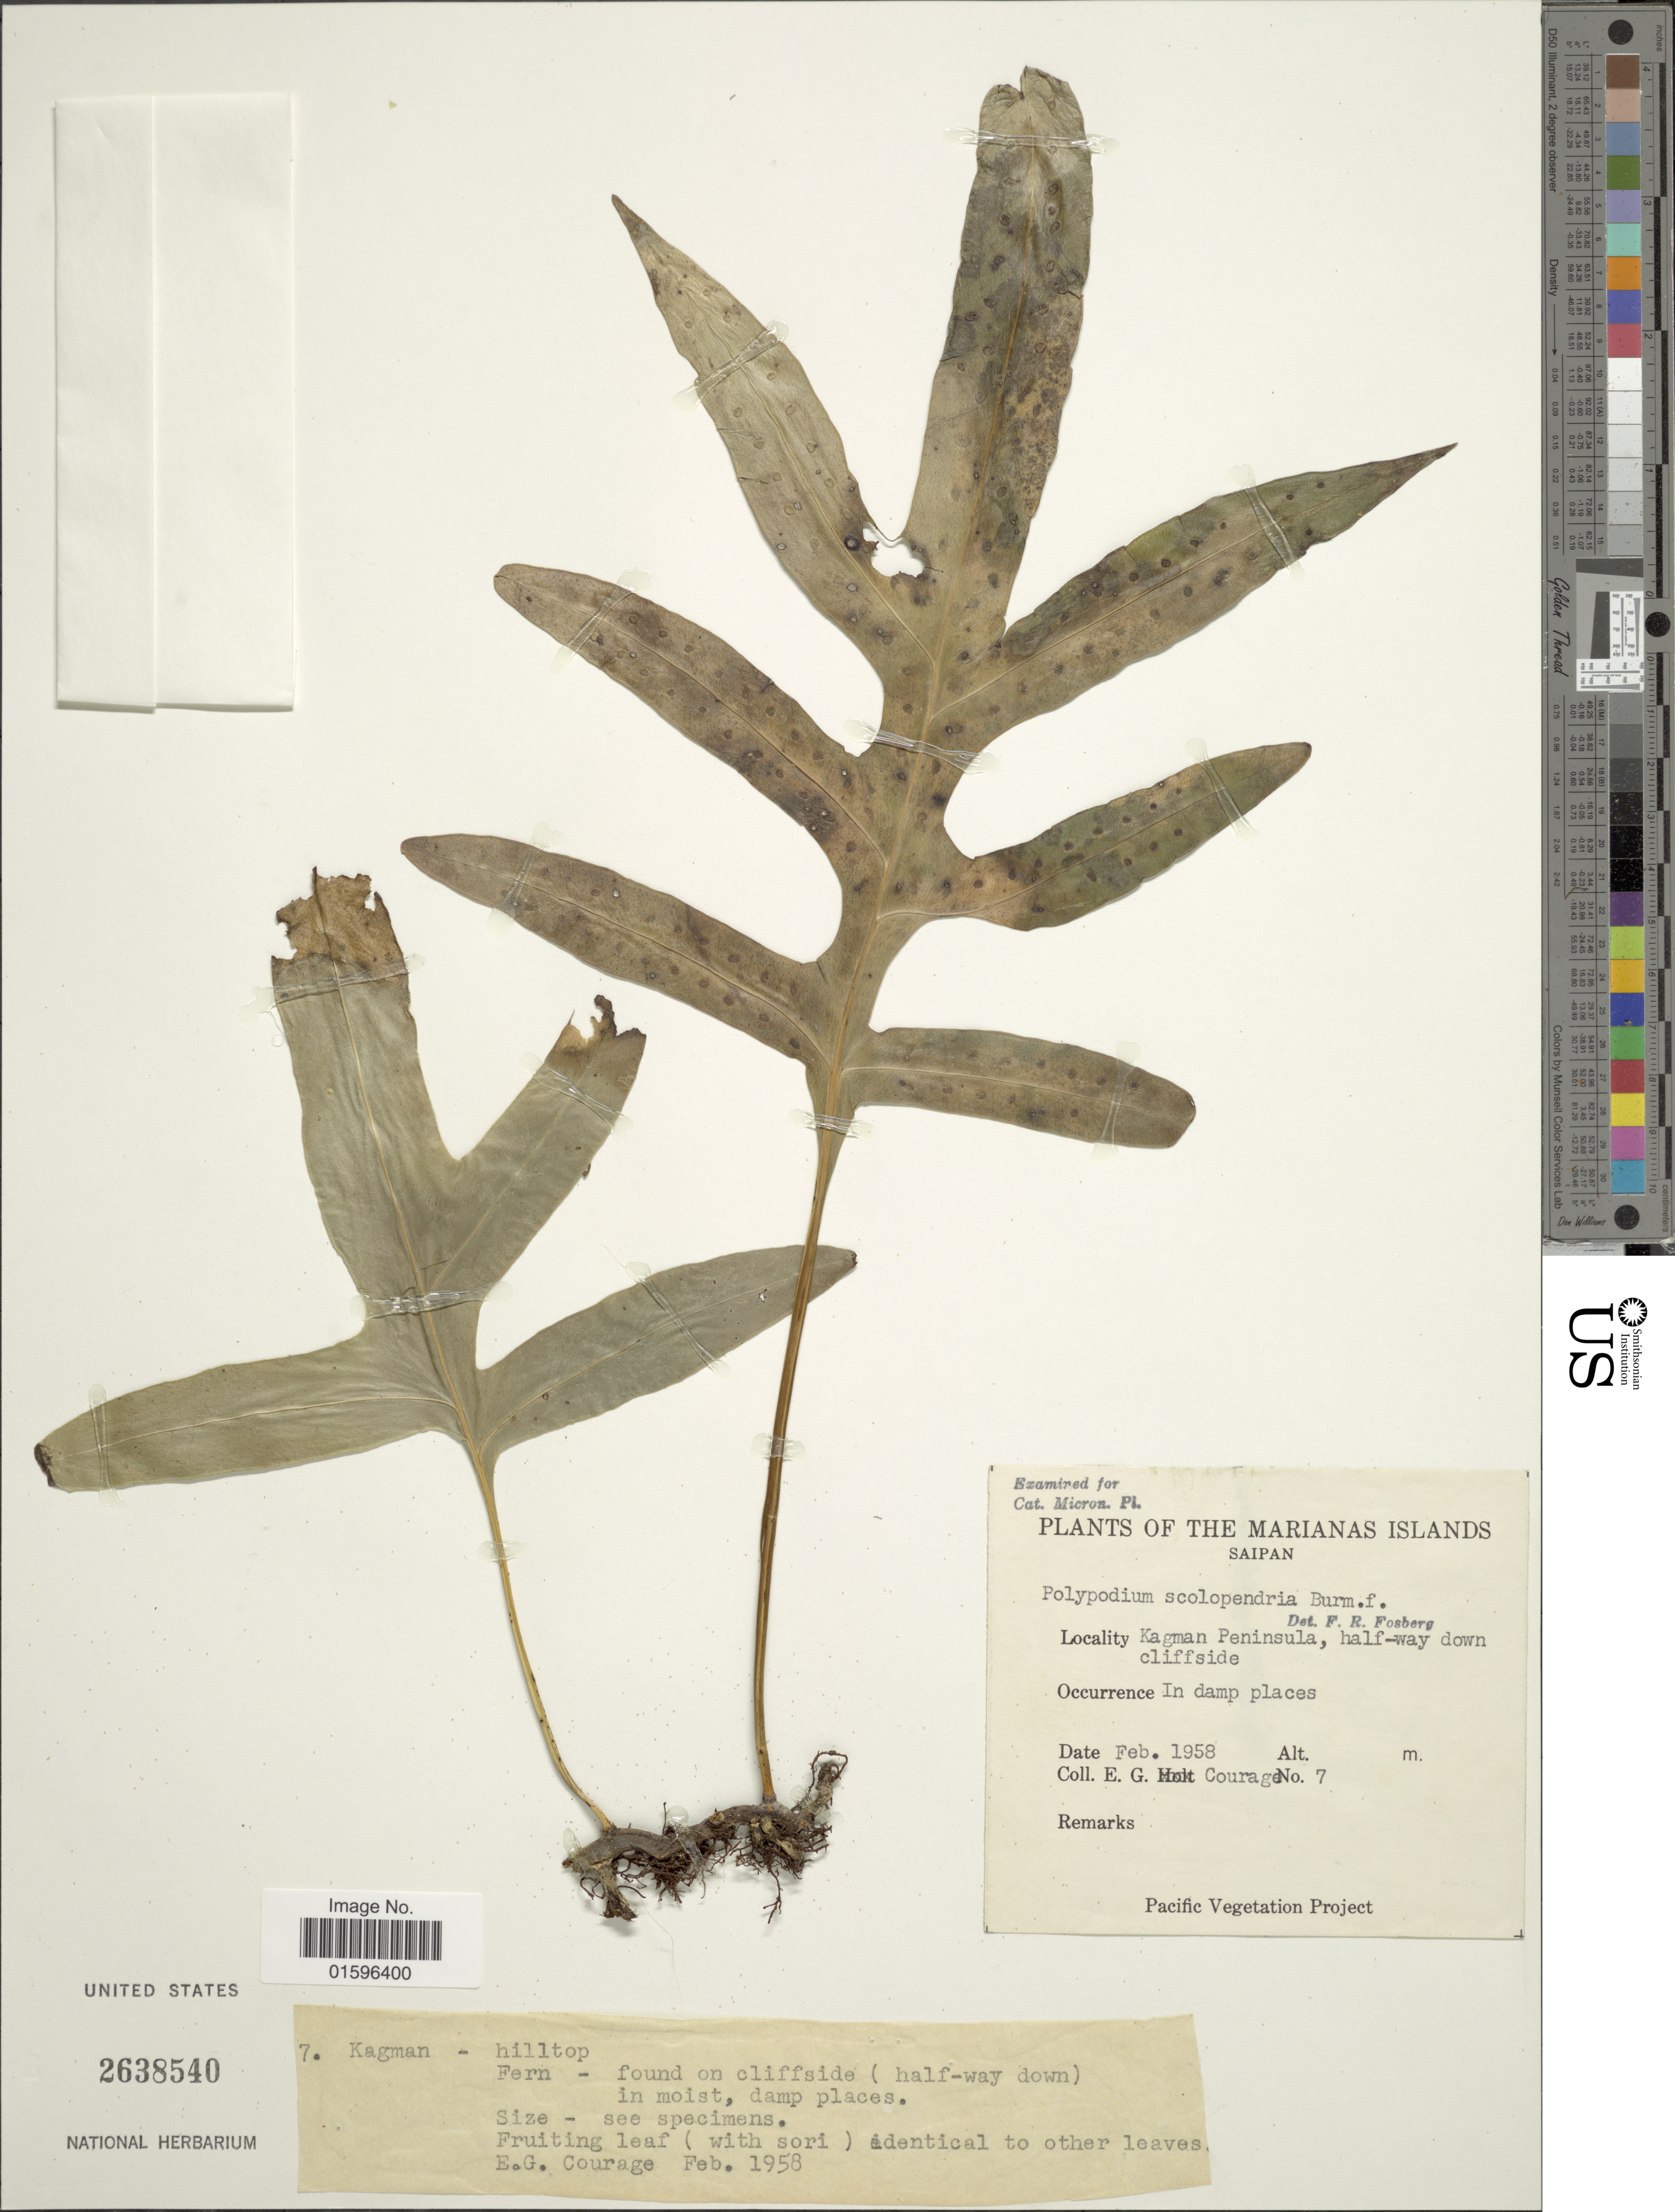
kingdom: Plantae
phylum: Tracheophyta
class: Polypodiopsida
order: Polypodiales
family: Polypodiaceae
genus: Polypodium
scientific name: Polypodium scolopendria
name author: Burm. f.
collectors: E. Courage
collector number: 7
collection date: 1958-02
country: Northern Mariana Islands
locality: The Marianas Islands, Saipan, Kagman Peninsula, half-way down cliffside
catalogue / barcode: US 2638540